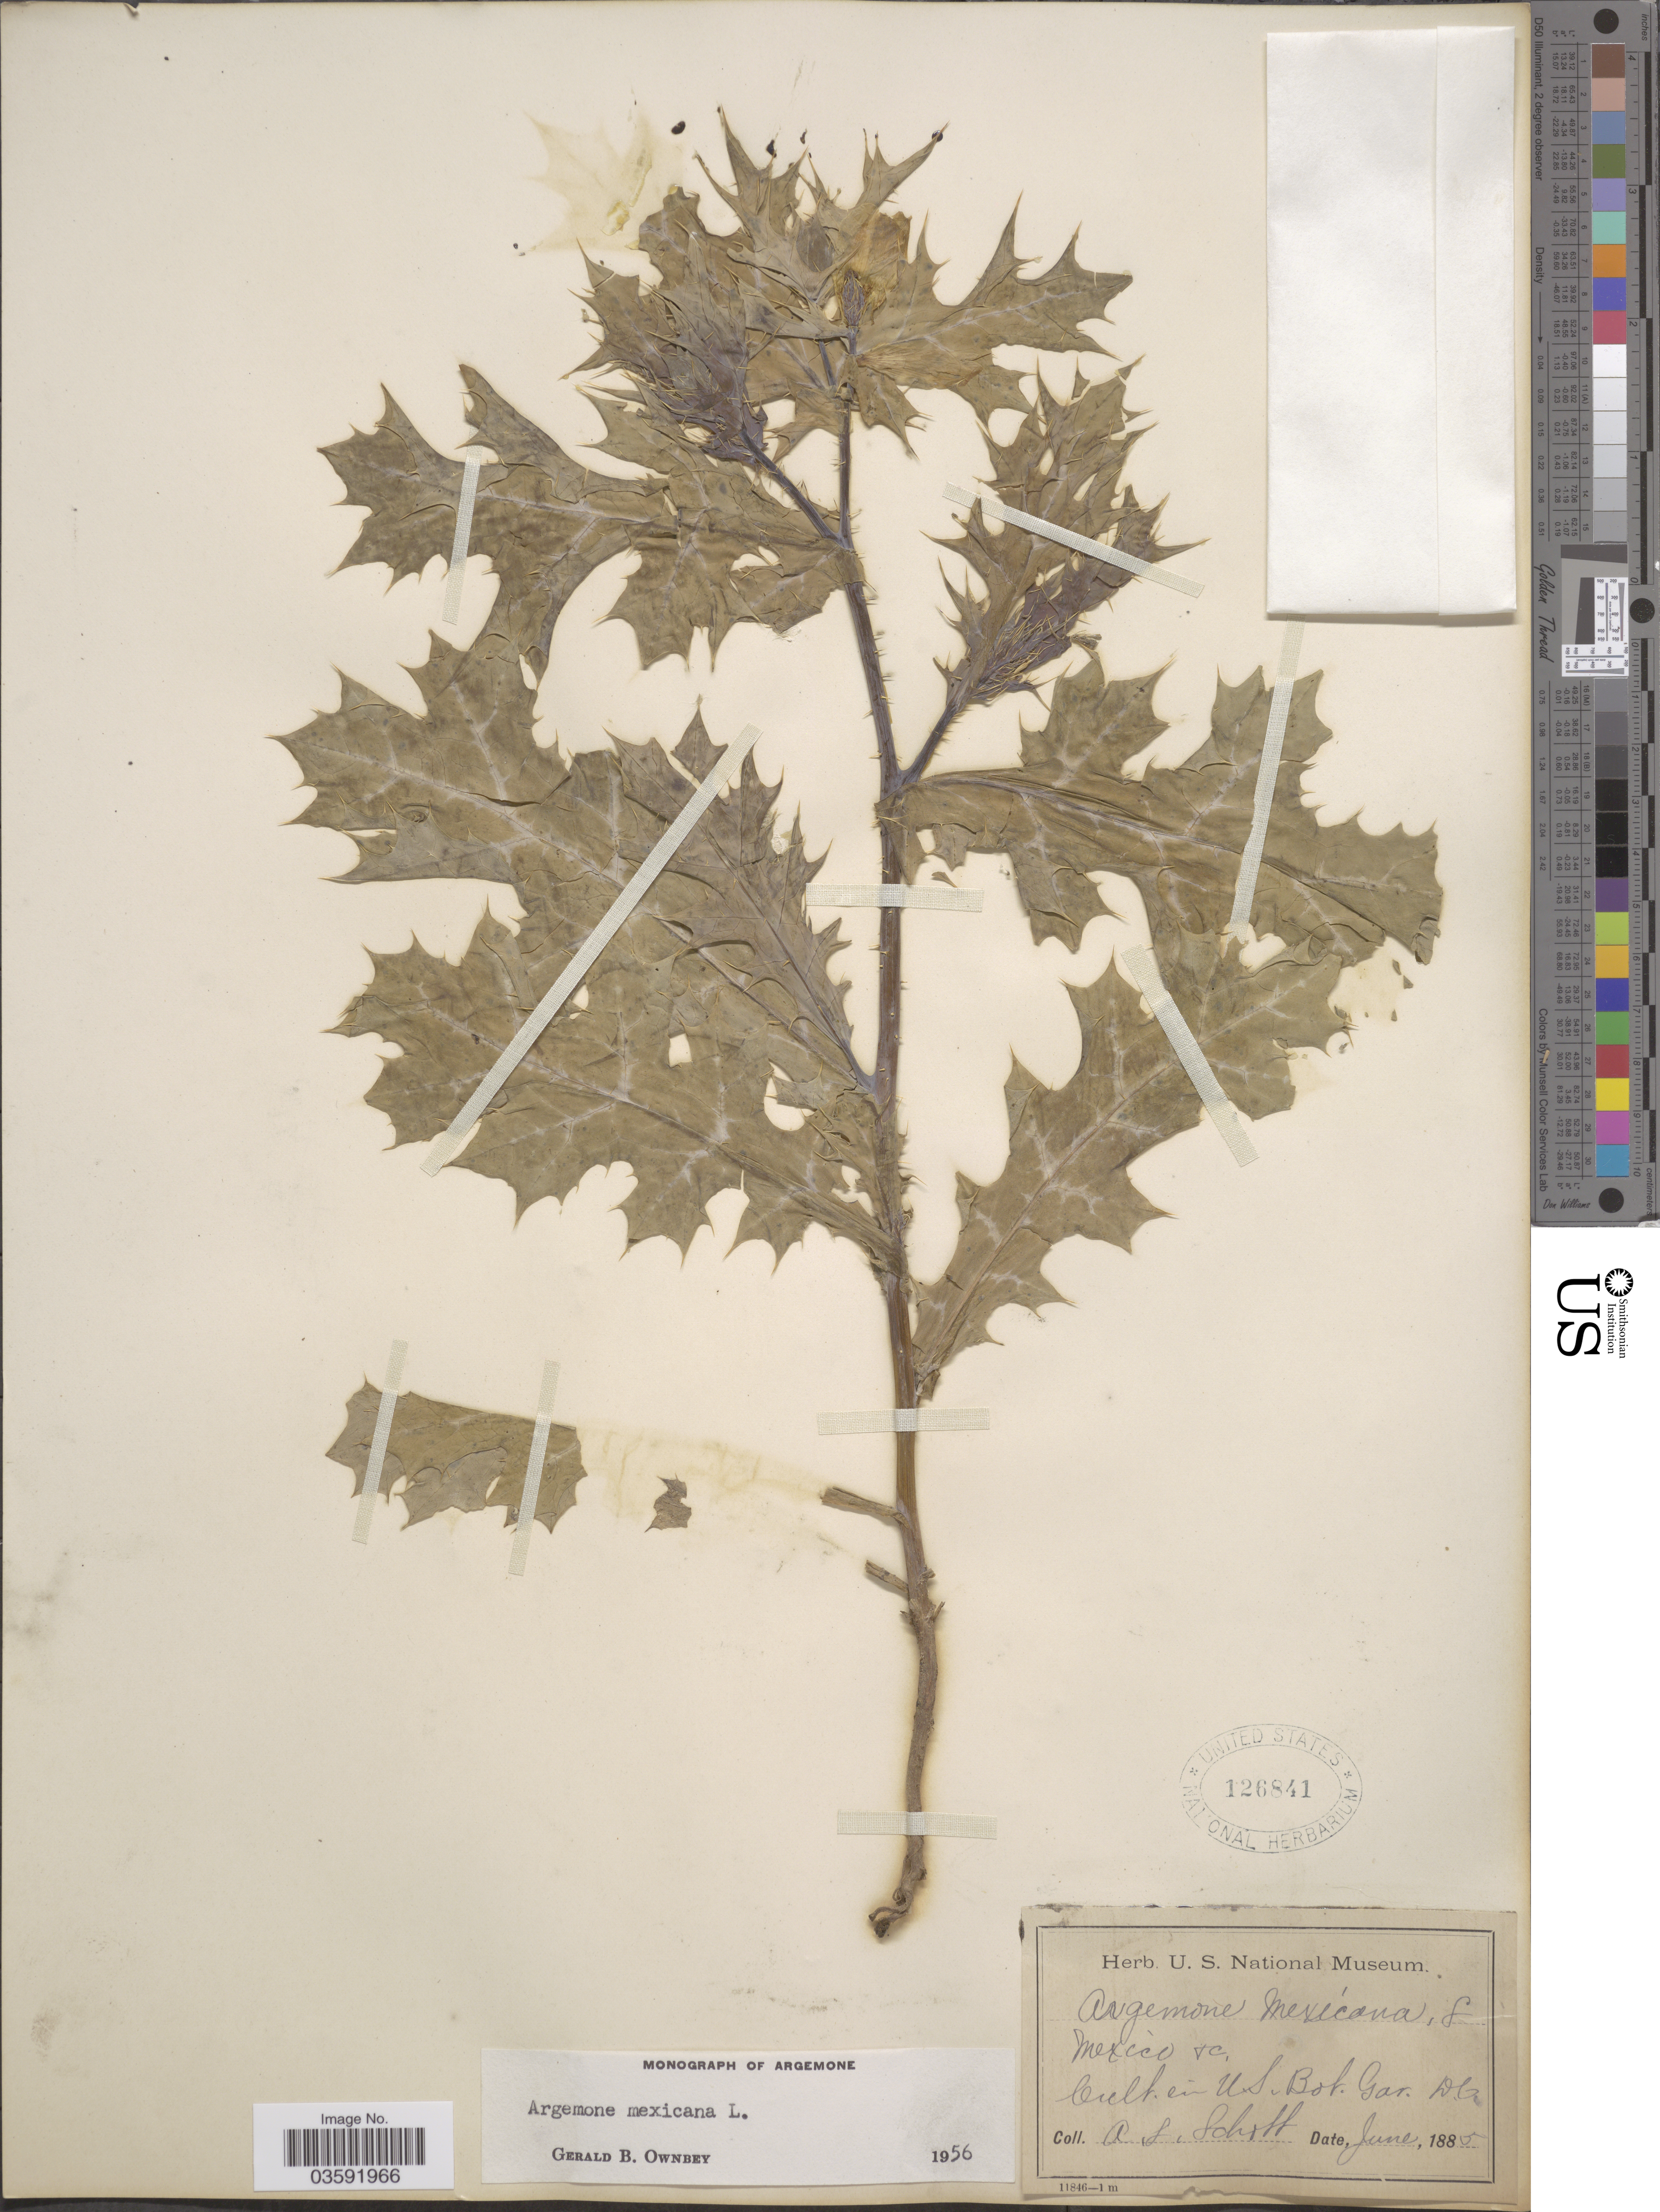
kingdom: Plantae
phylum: Tracheophyta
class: Magnoliopsida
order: Ranunculales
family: Papaveraceae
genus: Argemone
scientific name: Argemone mexicana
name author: L.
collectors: A. S. Schott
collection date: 1885-06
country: United States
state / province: District of Columbia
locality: U.S. Bot. Gard. D.C.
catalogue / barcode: US 126841